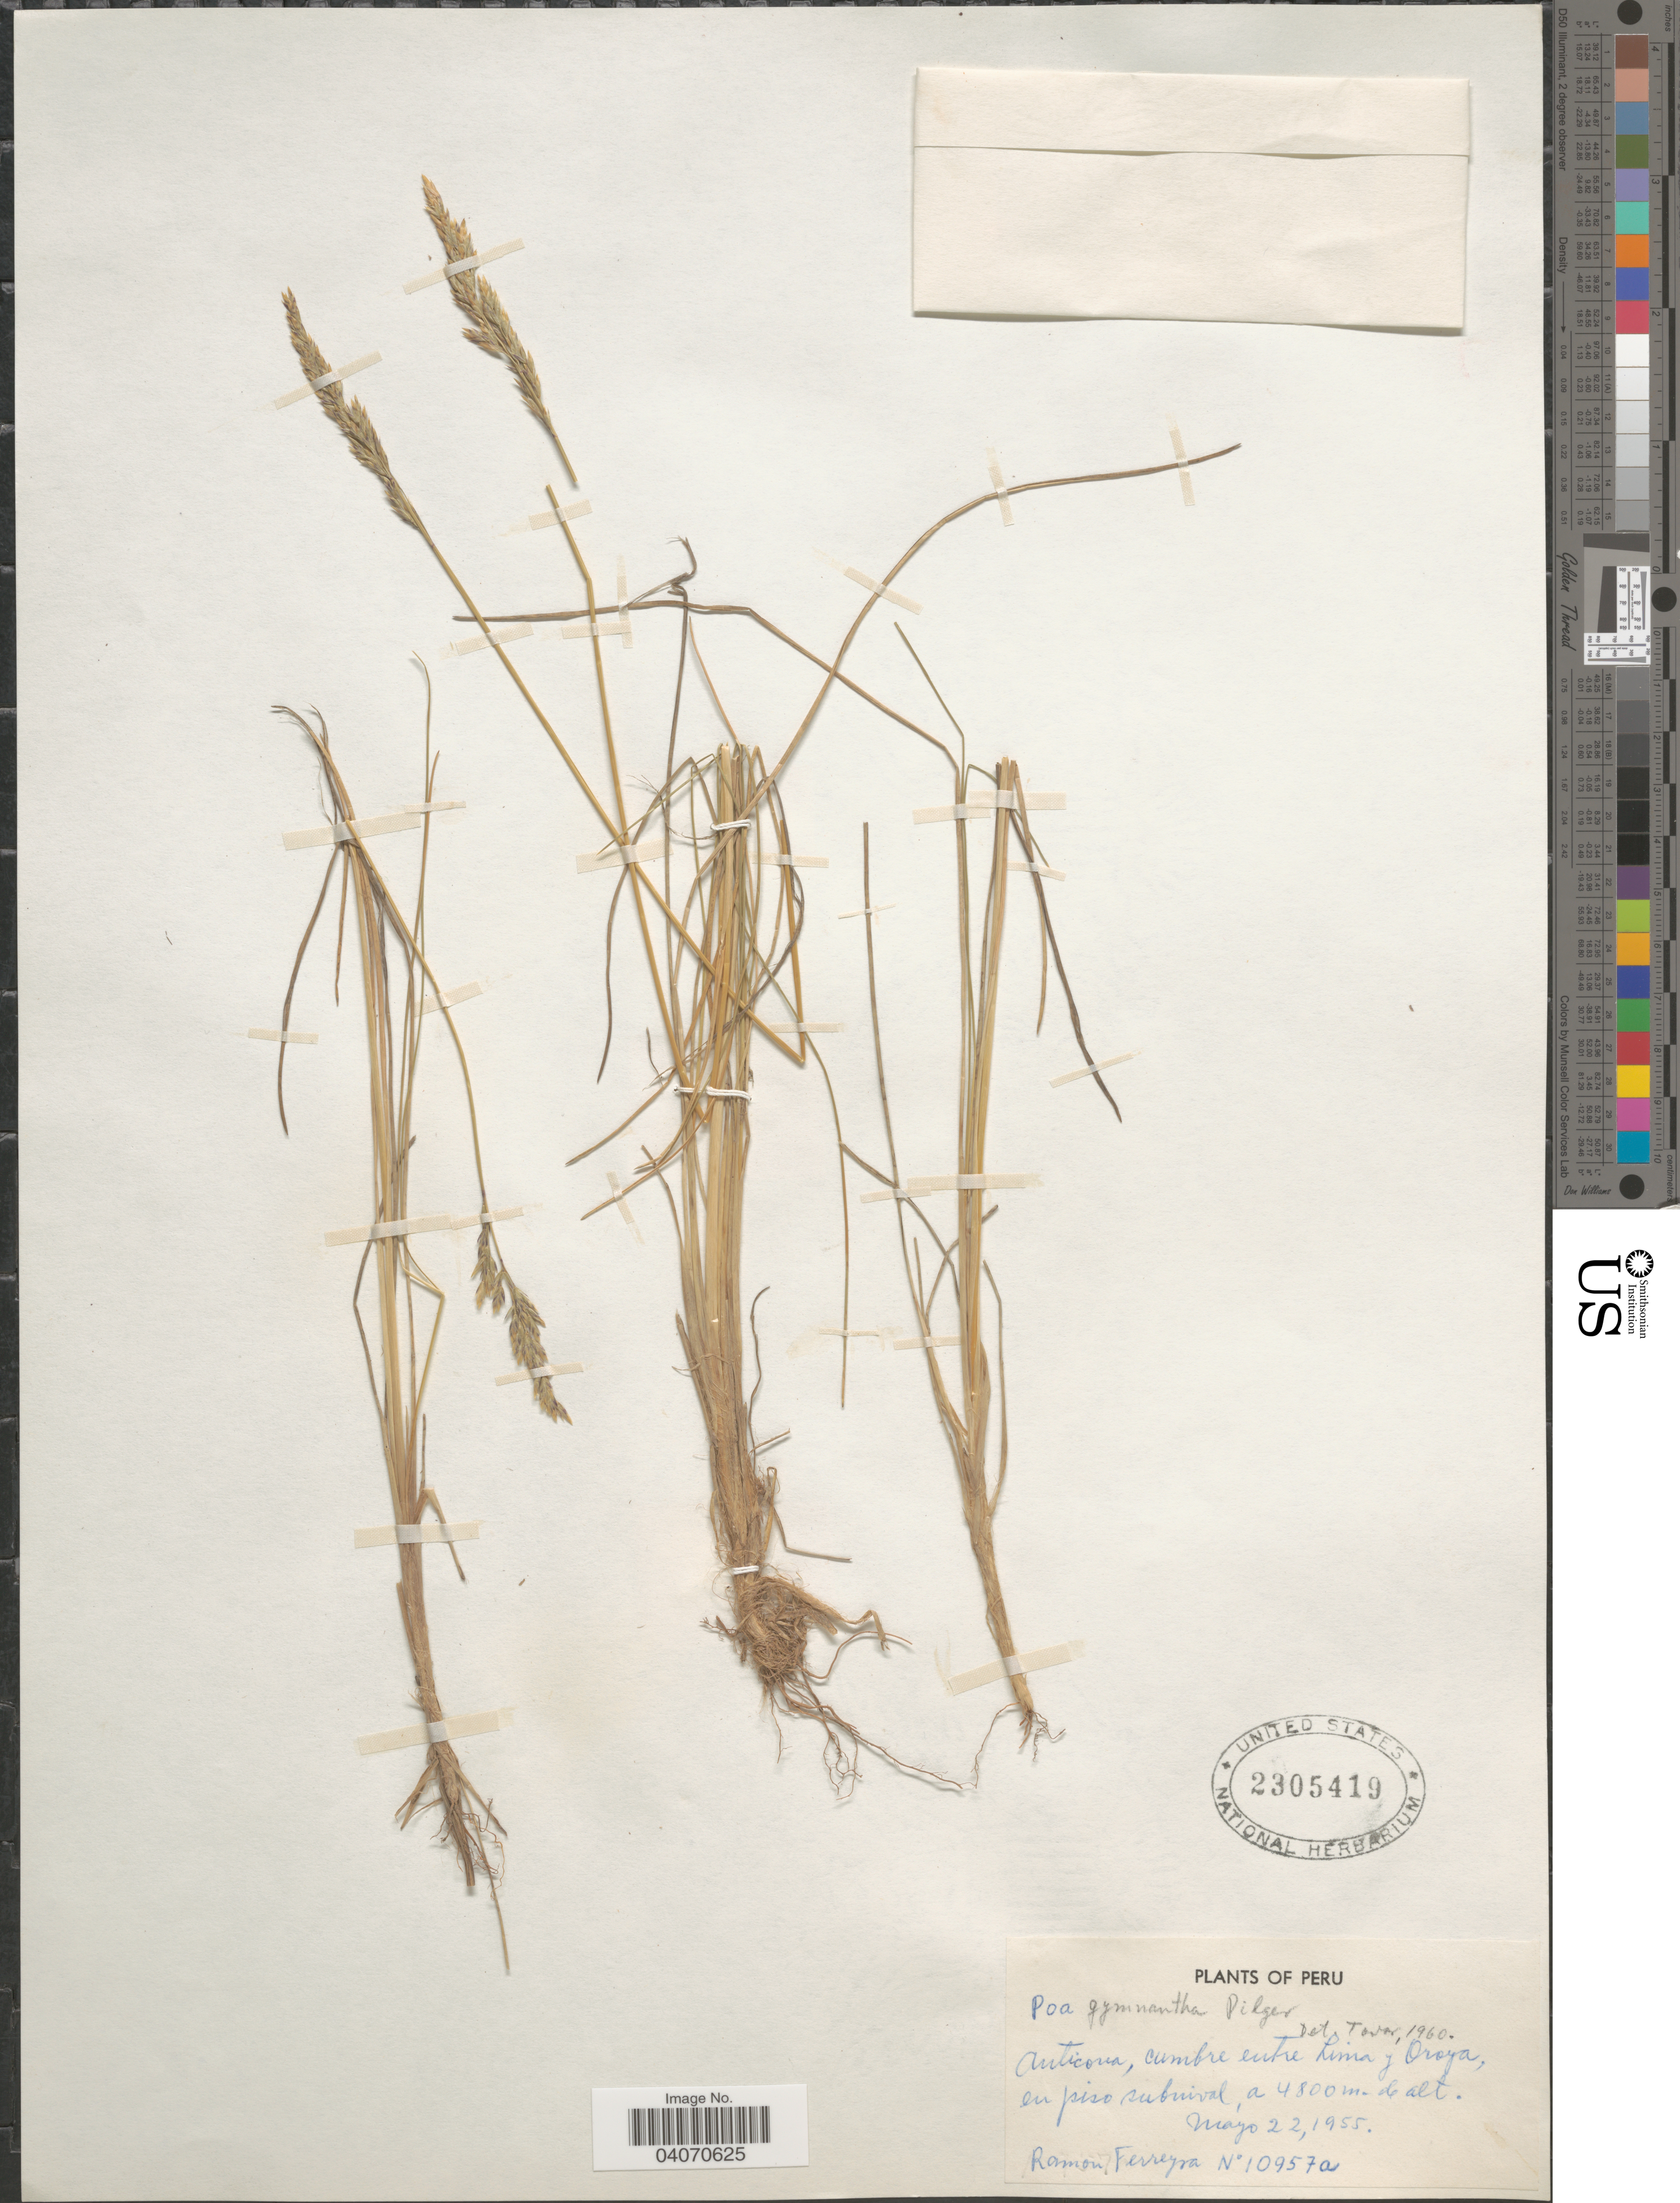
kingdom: Plantae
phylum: Tracheophyta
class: Liliopsida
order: Poales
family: Poaceae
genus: Poa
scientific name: Poa gymnantha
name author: Pilg.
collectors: R. A. Ferreyra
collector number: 10957a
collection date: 1955-05-22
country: Peru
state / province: Lima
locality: Anticona, cumbre entre Lima y Oroya, en piso subnival.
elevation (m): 4800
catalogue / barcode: US 2305419